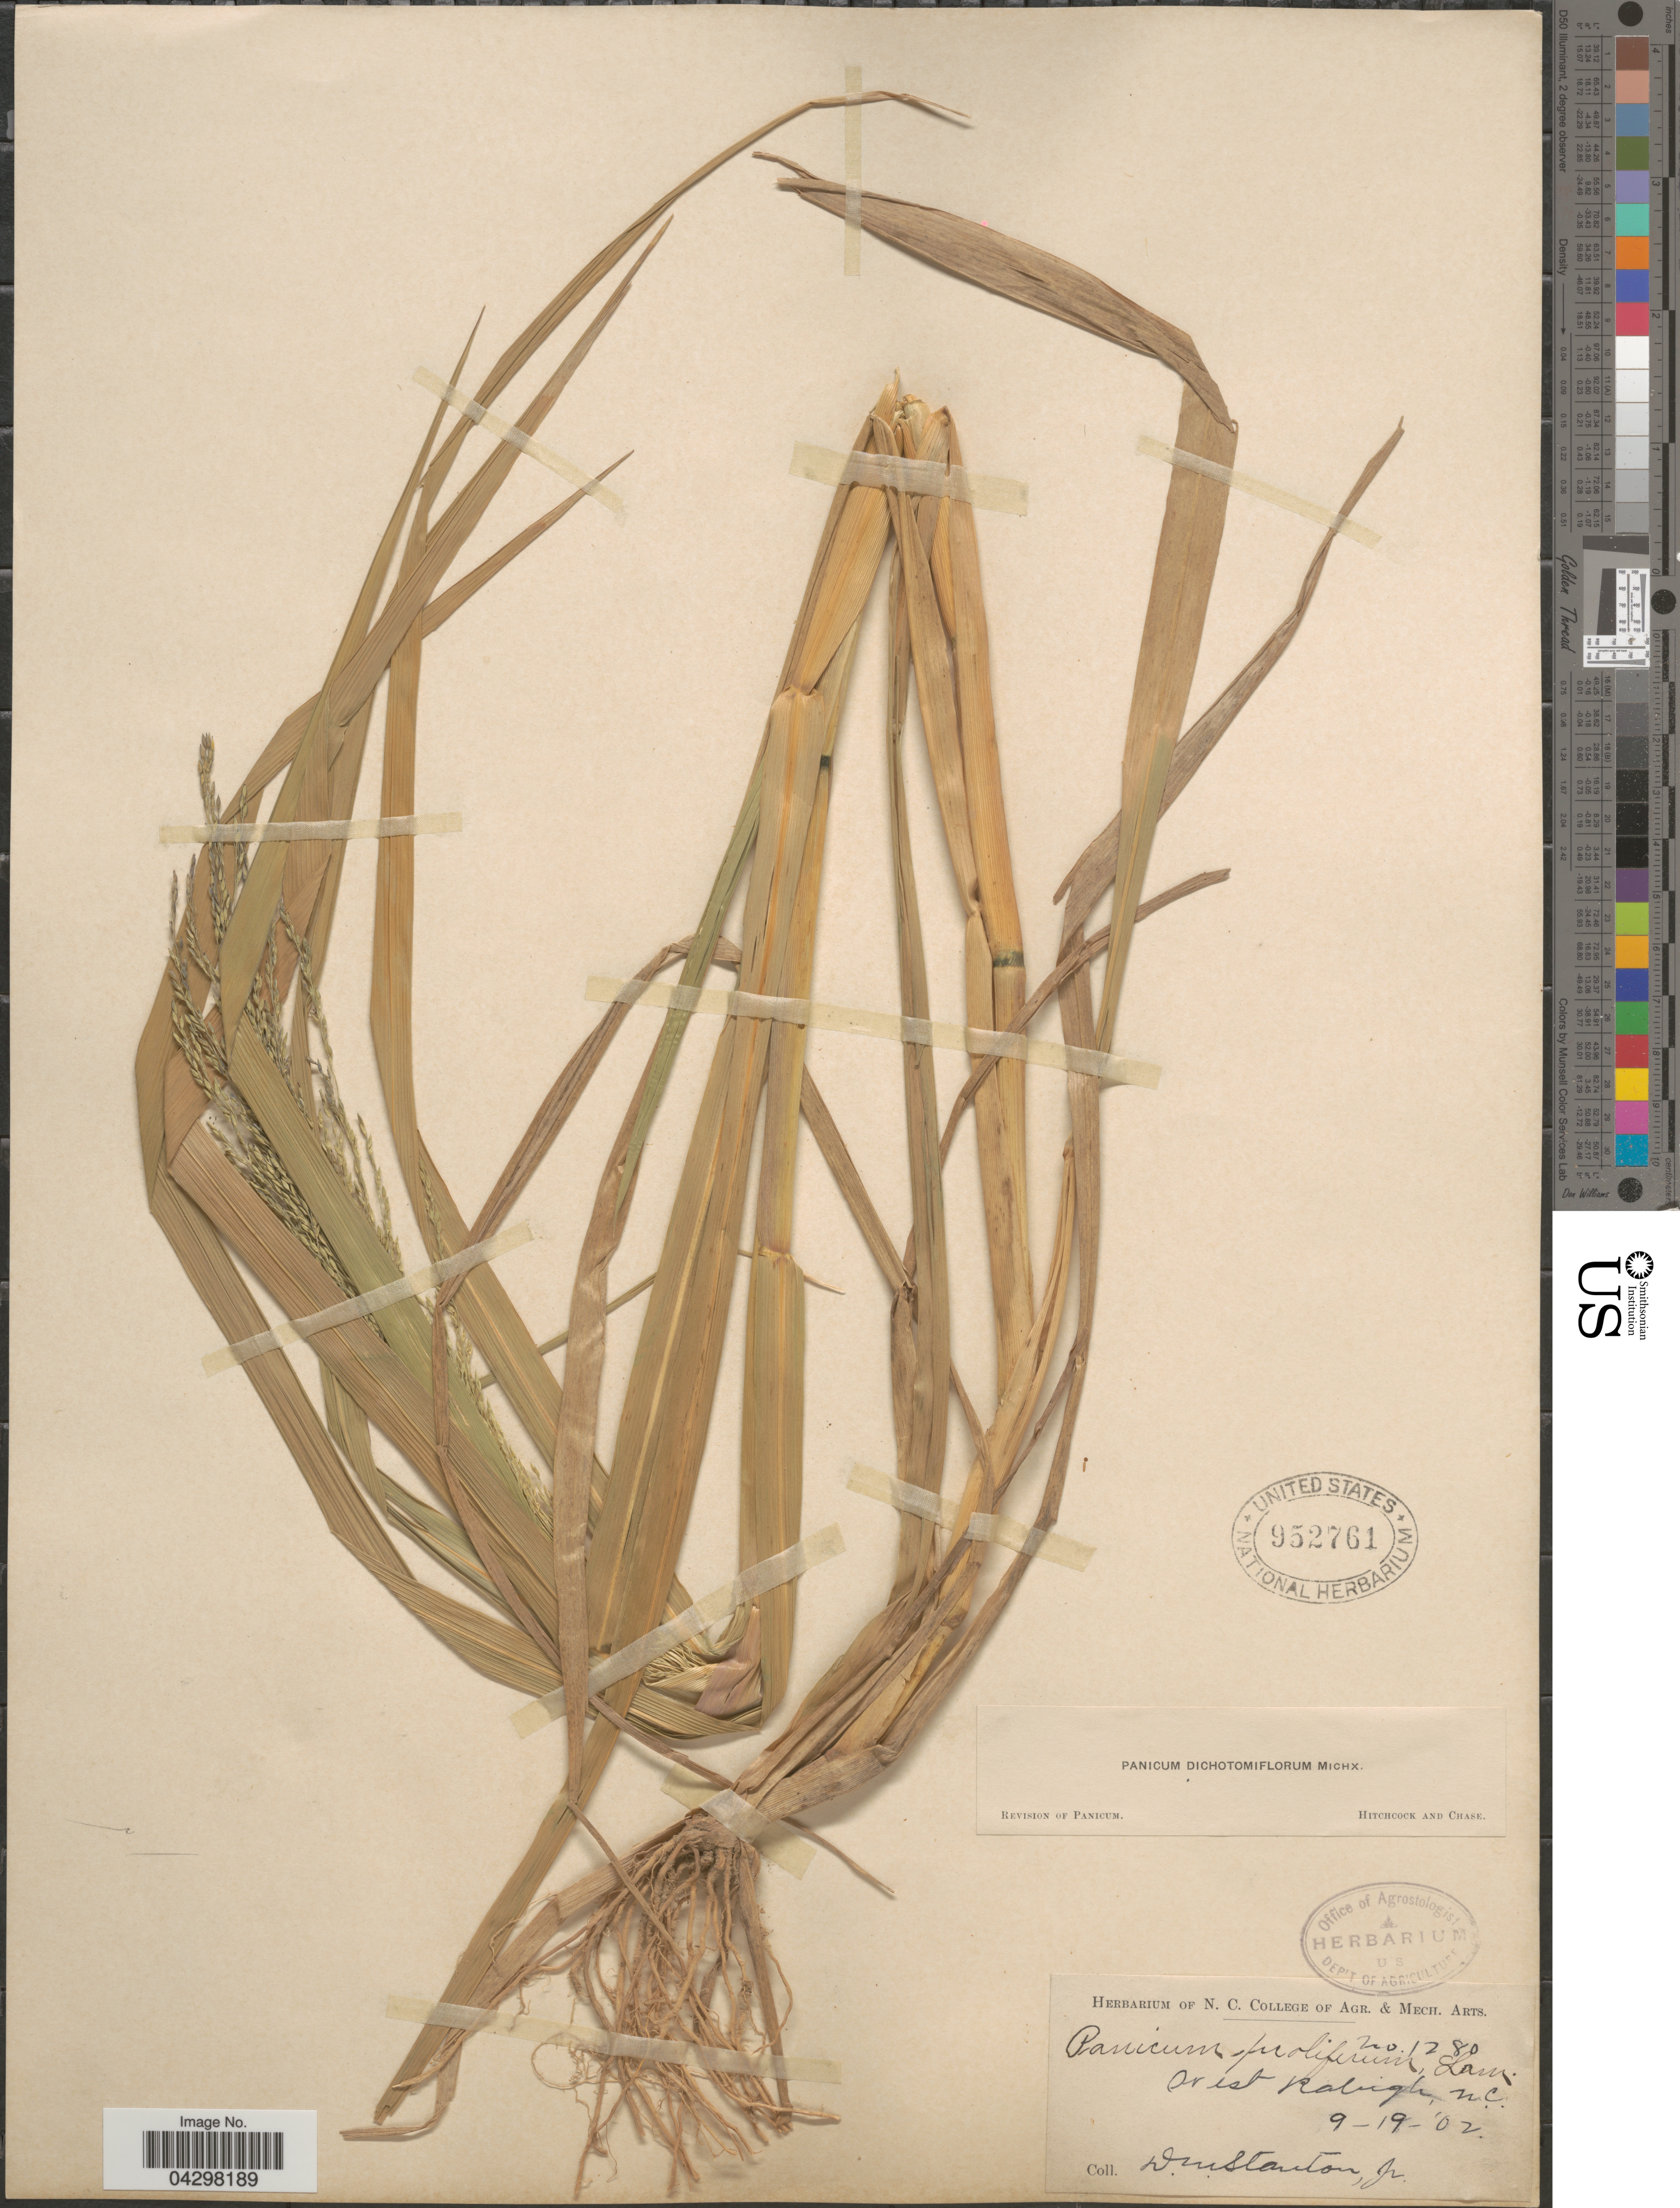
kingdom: Plantae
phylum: Tracheophyta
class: Liliopsida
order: Poales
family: Poaceae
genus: Panicum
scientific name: Panicum dichotomiflorum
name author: Michx.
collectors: D. Stanton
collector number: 1280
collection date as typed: Transcribed d/m/y: 19/9/2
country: United States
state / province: North Carolina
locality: West Raleigh.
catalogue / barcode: US 952761